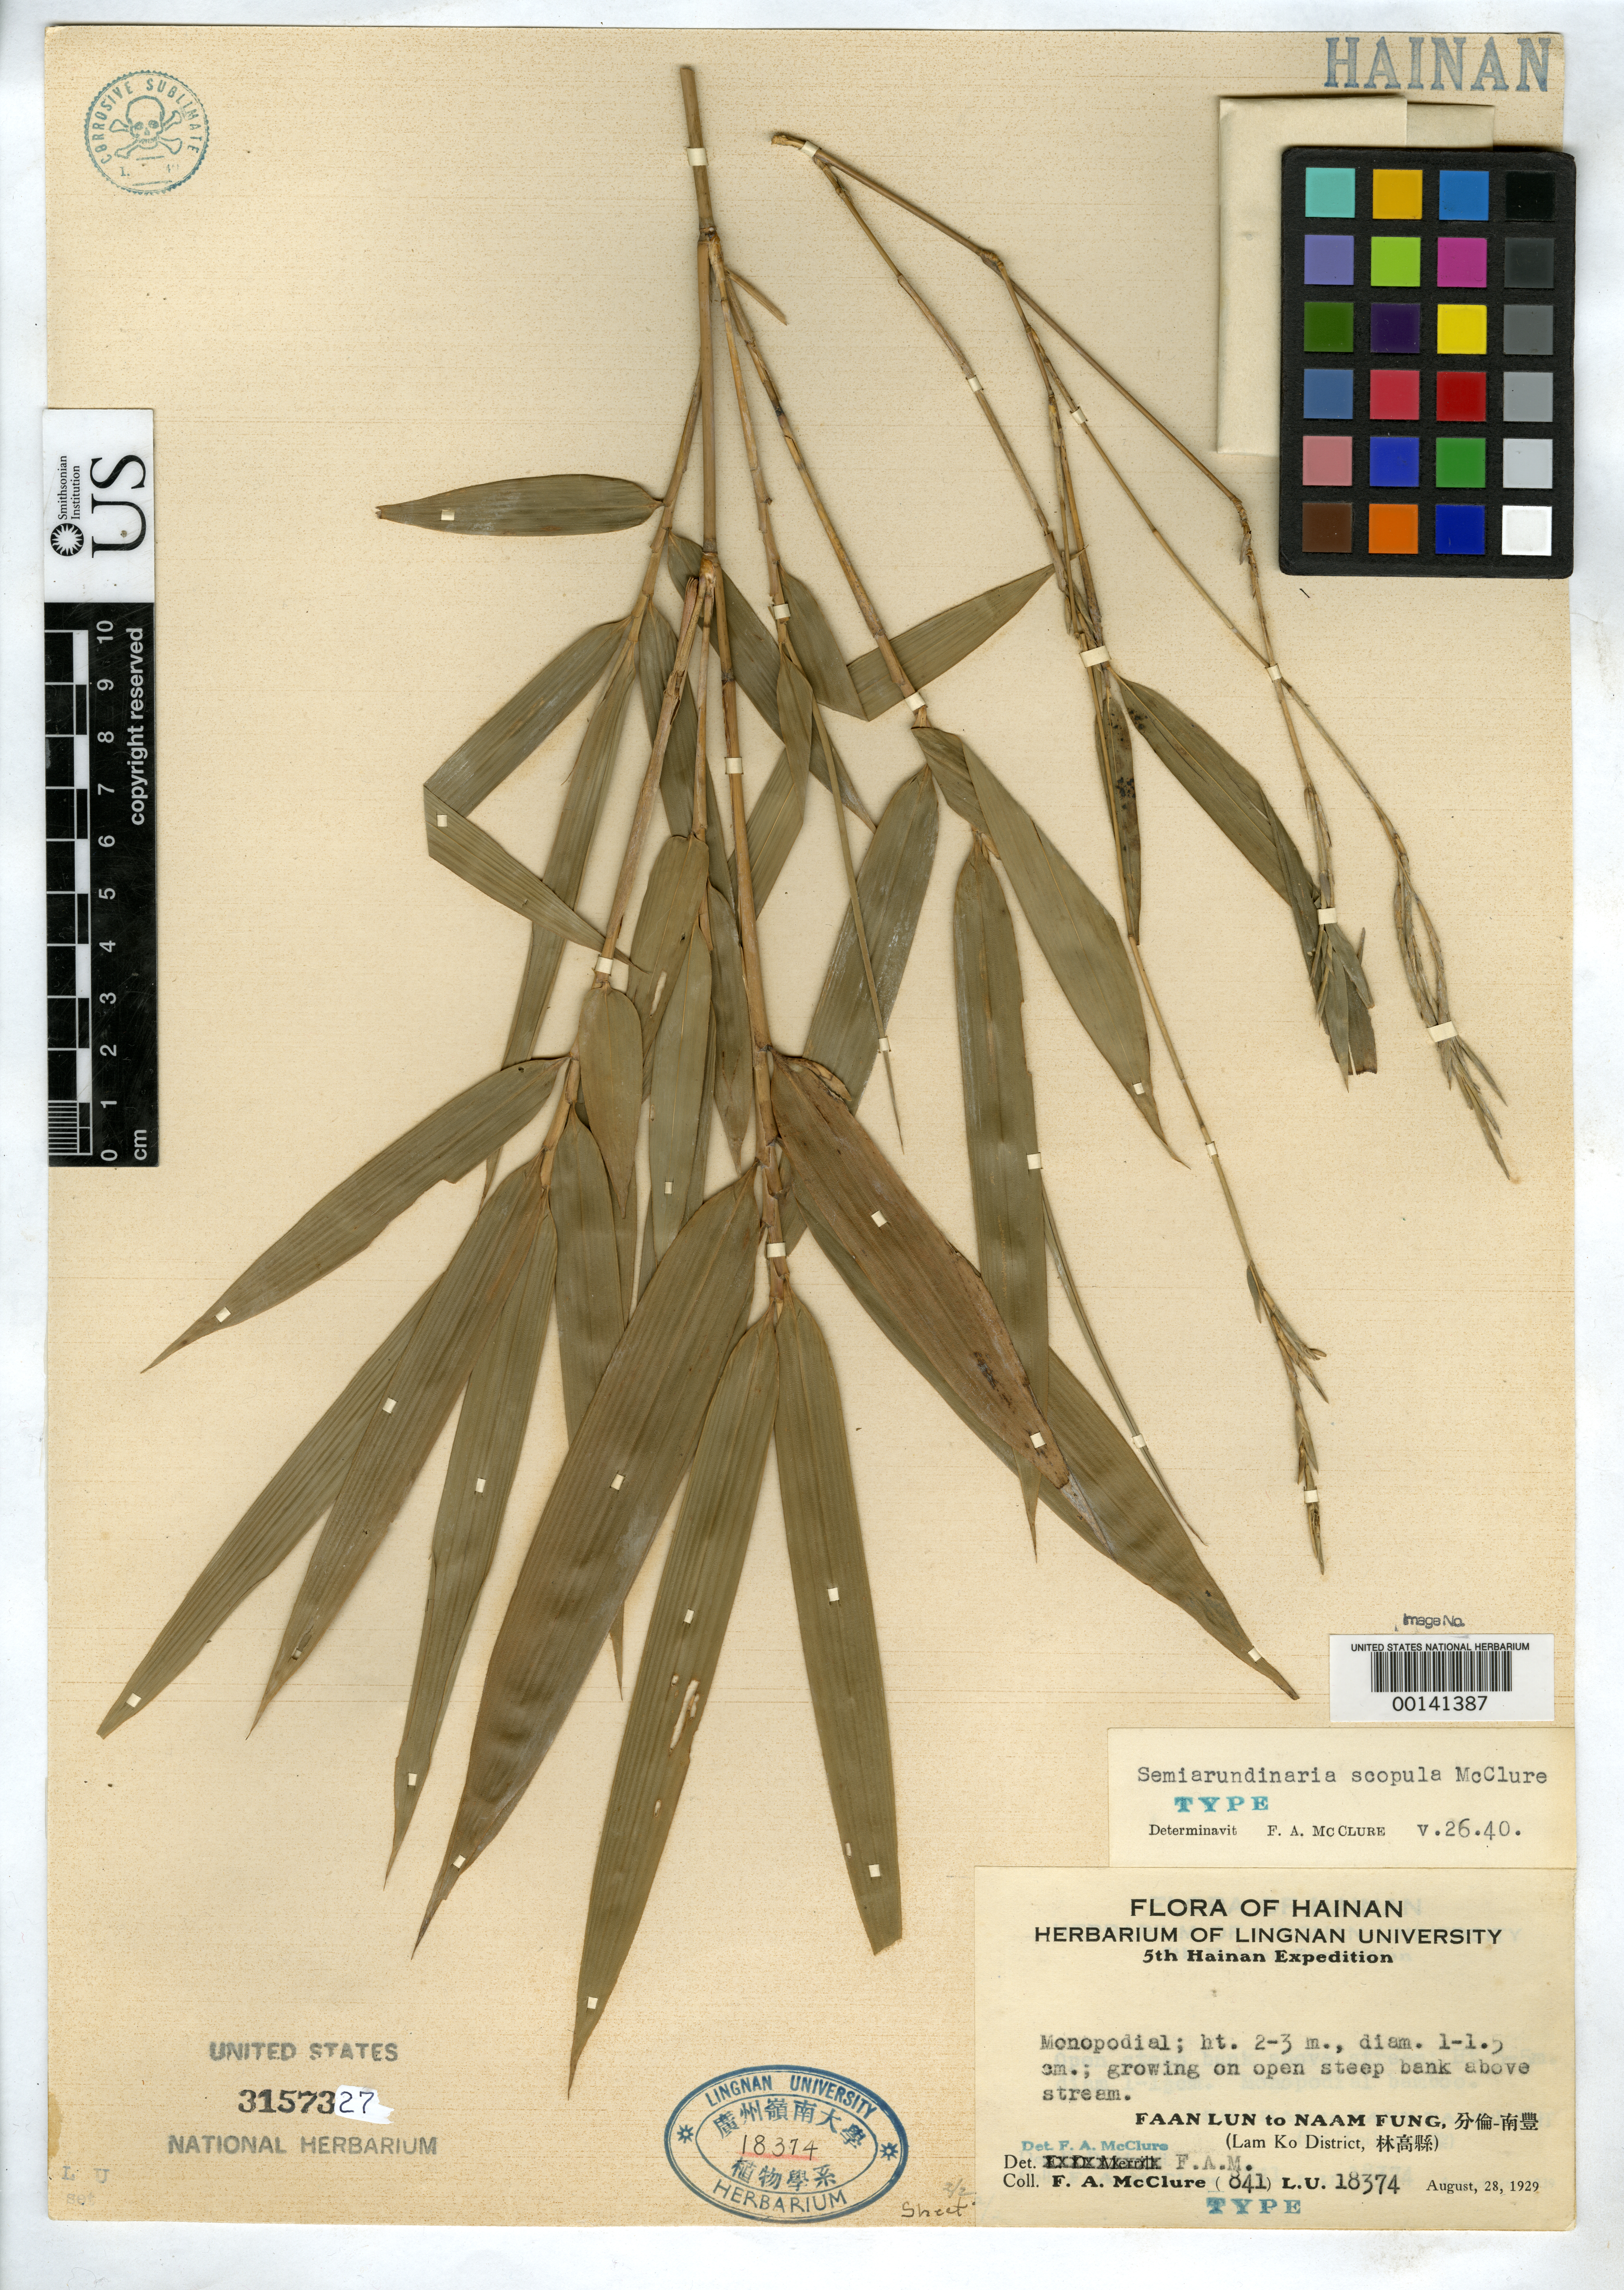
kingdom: Plantae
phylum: Tracheophyta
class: Liliopsida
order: Poales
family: Poaceae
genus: Semiarundinaria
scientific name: Semiarundinaria scopula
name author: McClure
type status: Isotype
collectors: F. A. McClure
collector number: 841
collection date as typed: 28 Aug 1929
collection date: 1929-08-28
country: China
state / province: Hainan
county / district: Lam Ko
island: Hainan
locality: Enroute Faan Lun to Naam Fung.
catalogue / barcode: US 3157327